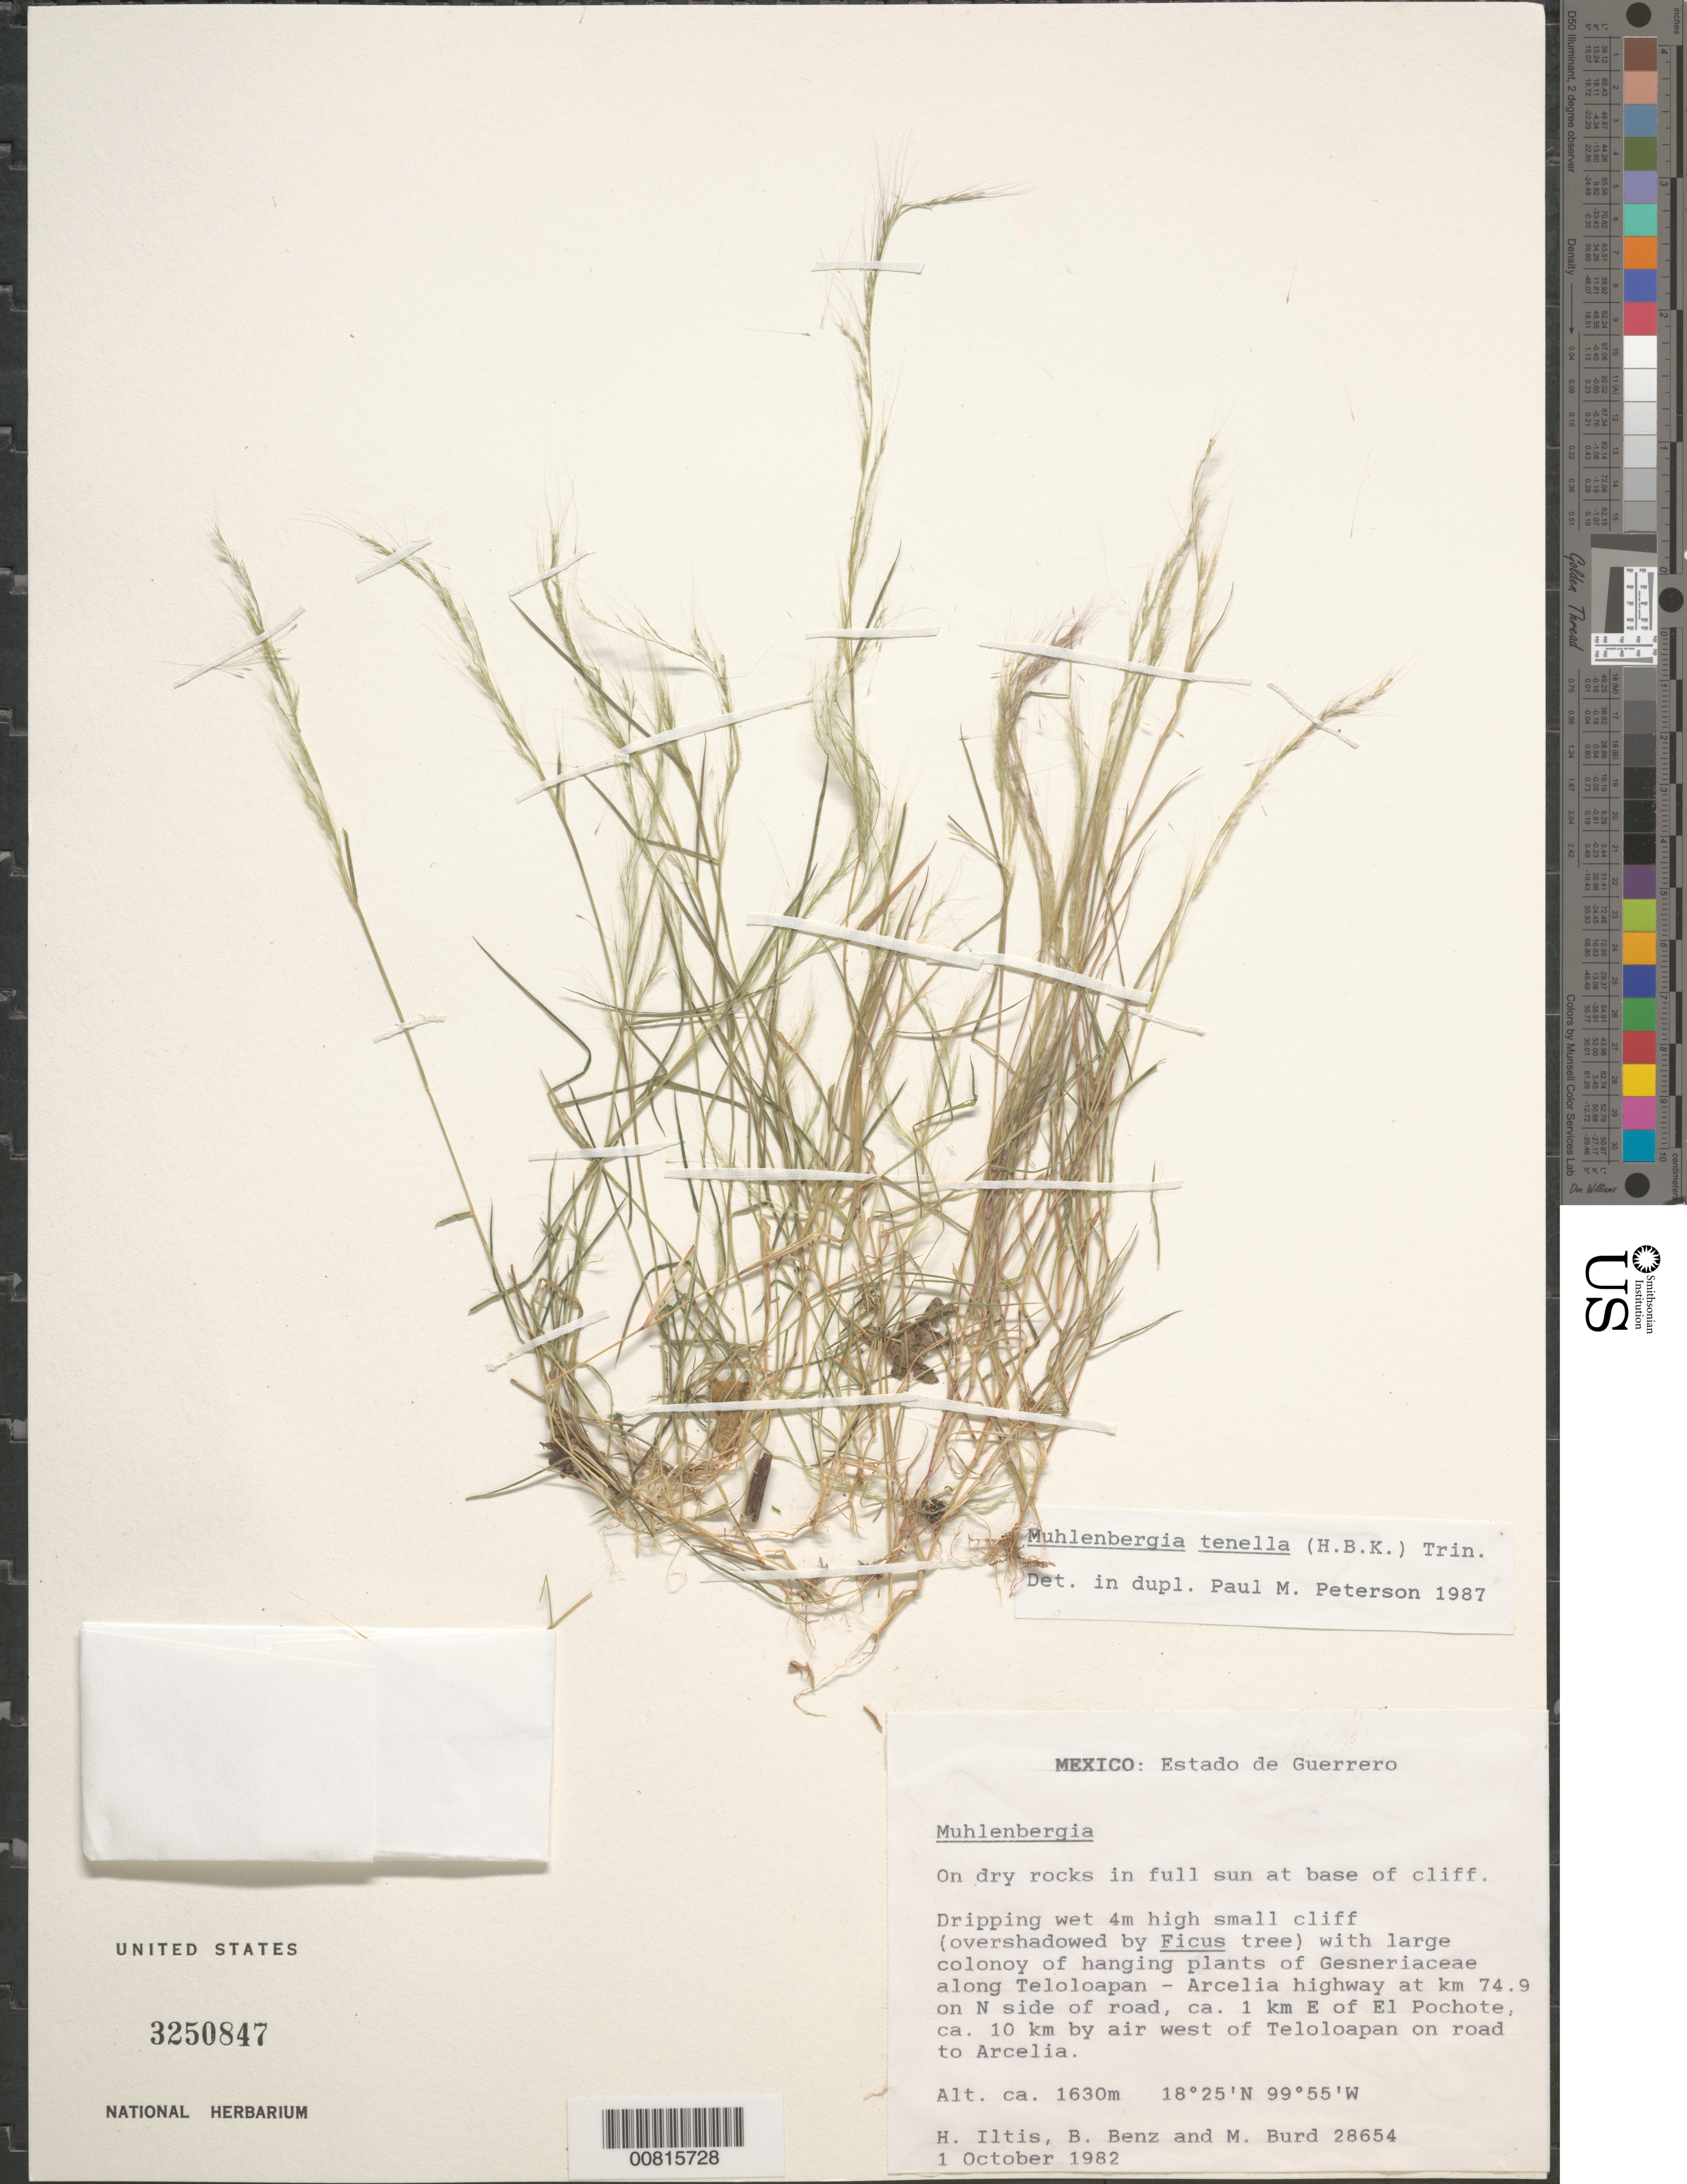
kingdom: Plantae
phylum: Tracheophyta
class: Liliopsida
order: Poales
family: Poaceae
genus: Muhlenbergia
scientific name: Muhlenbergia tenella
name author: (Kunth) Trin.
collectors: H. H. Iltis, B. F. Benz & M. Burd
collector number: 28654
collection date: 1982-10-01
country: Mexico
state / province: Guerrero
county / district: Teloloapan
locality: Along Teloloapan- Arcelia Hwy at km 74.9, on N side of road, 1 km E of El Pochote, mpio. Teloloapan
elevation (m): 1630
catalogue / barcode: US 3250847